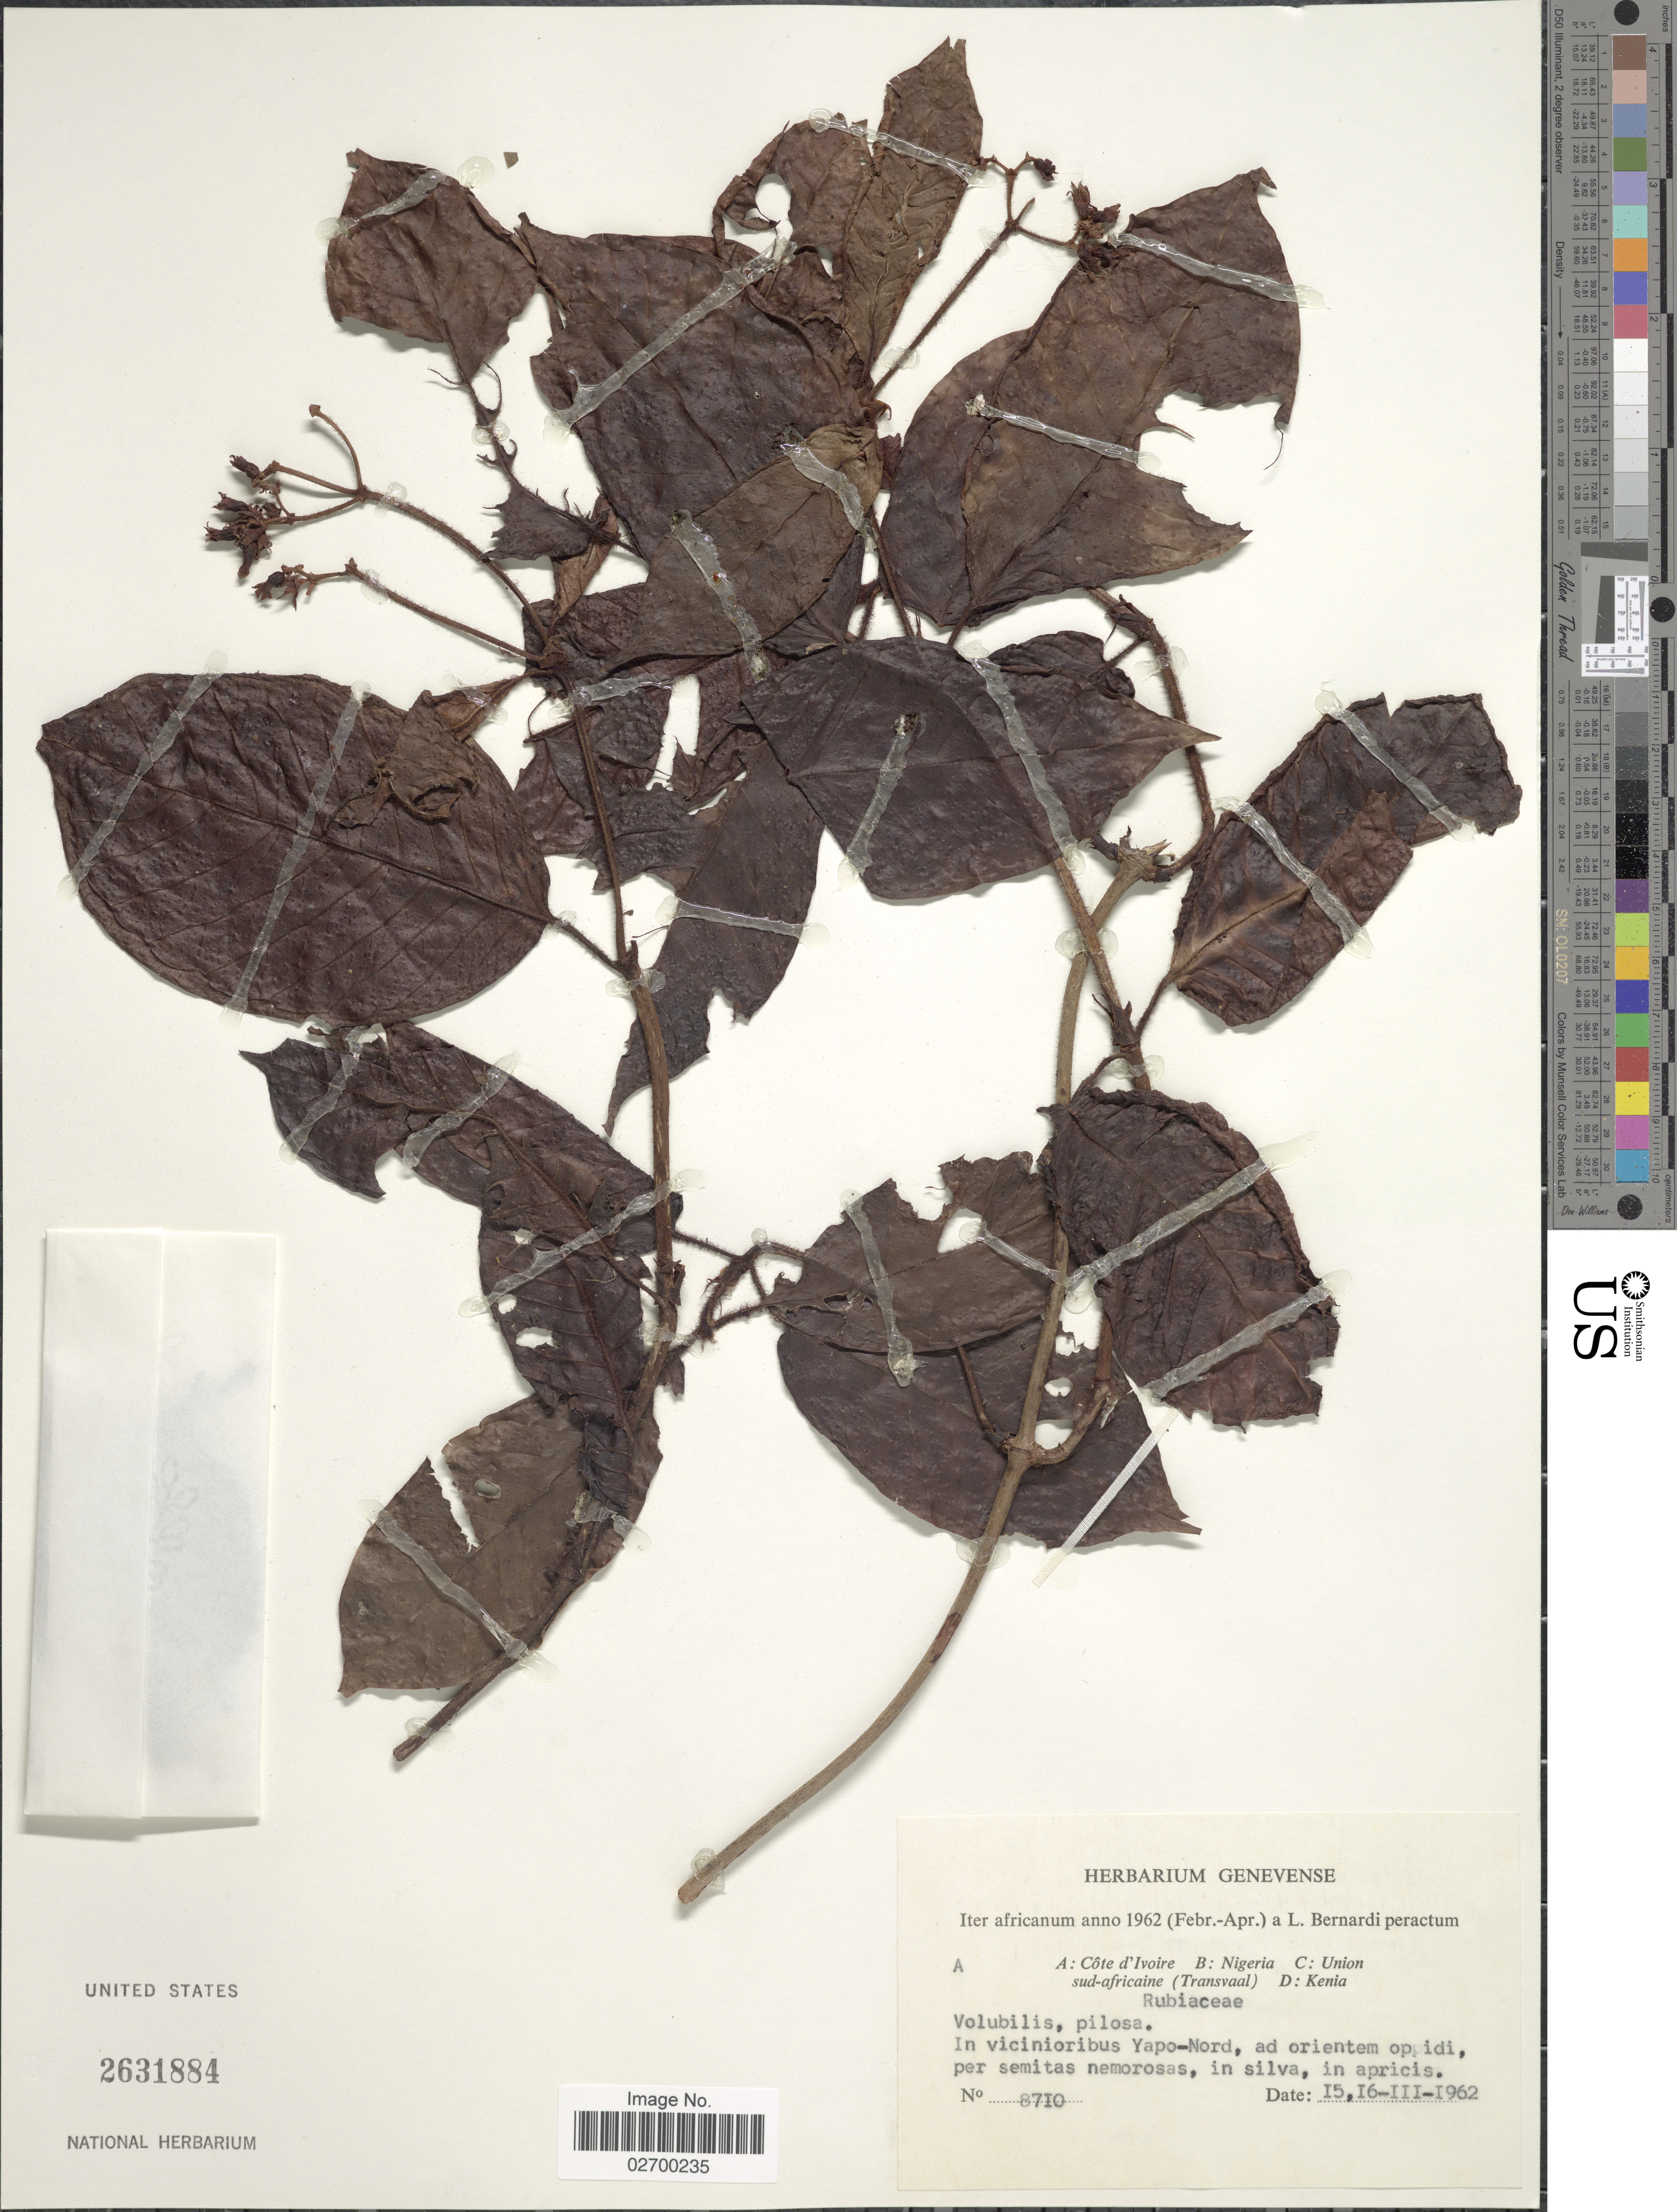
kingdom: Plantae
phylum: Tracheophyta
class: Magnoliopsida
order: Gentianales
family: Rubiaceae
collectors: L. Bernardi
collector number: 8710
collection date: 1962-03-15/1962-03-16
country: Ivory Coast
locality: Cote d'Ivoire. In Vicionioribus Yapo-Nord, ad orientem oppidi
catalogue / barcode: US 2631884